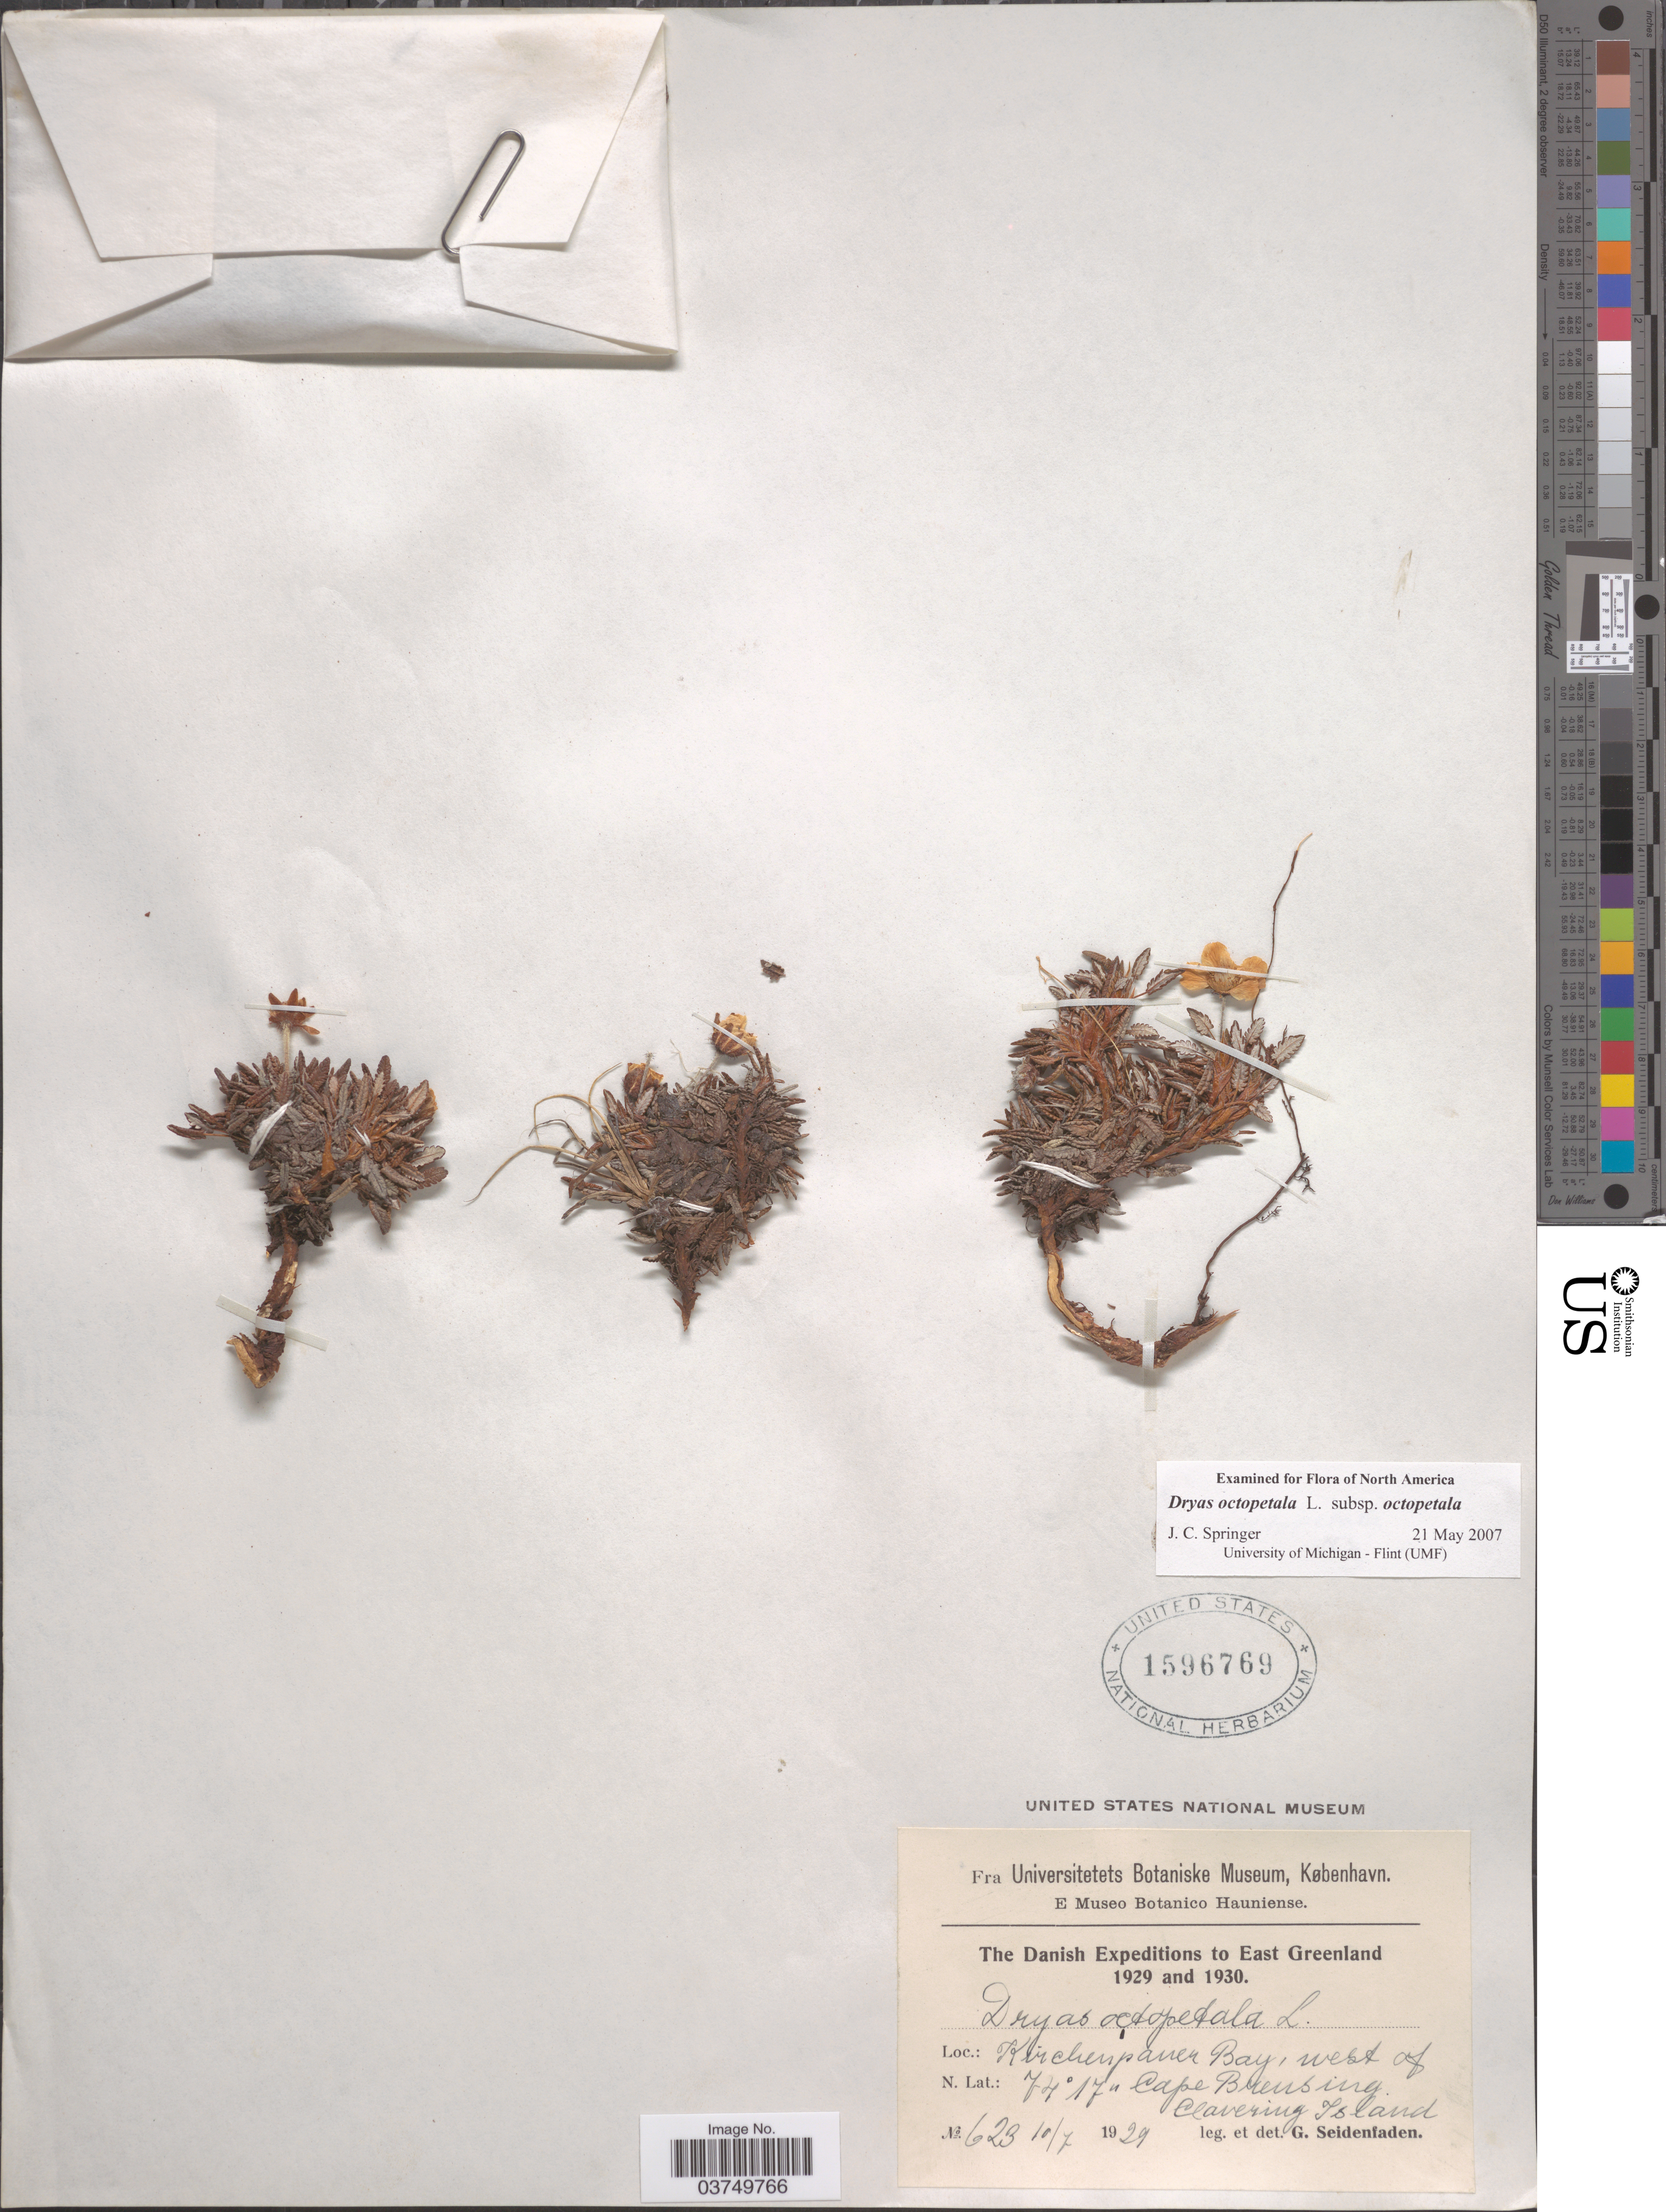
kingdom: Plantae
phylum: Tracheophyta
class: Magnoliopsida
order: Rosales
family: Rosaceae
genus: Dryas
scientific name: Dryas octopetala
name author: L.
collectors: G. Seidenfaden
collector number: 623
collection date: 1929-07-10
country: Greenland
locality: East Greenland. Kirchenpaner Bay, west of Cape Brensing. Clavering Island.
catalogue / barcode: US 1596769